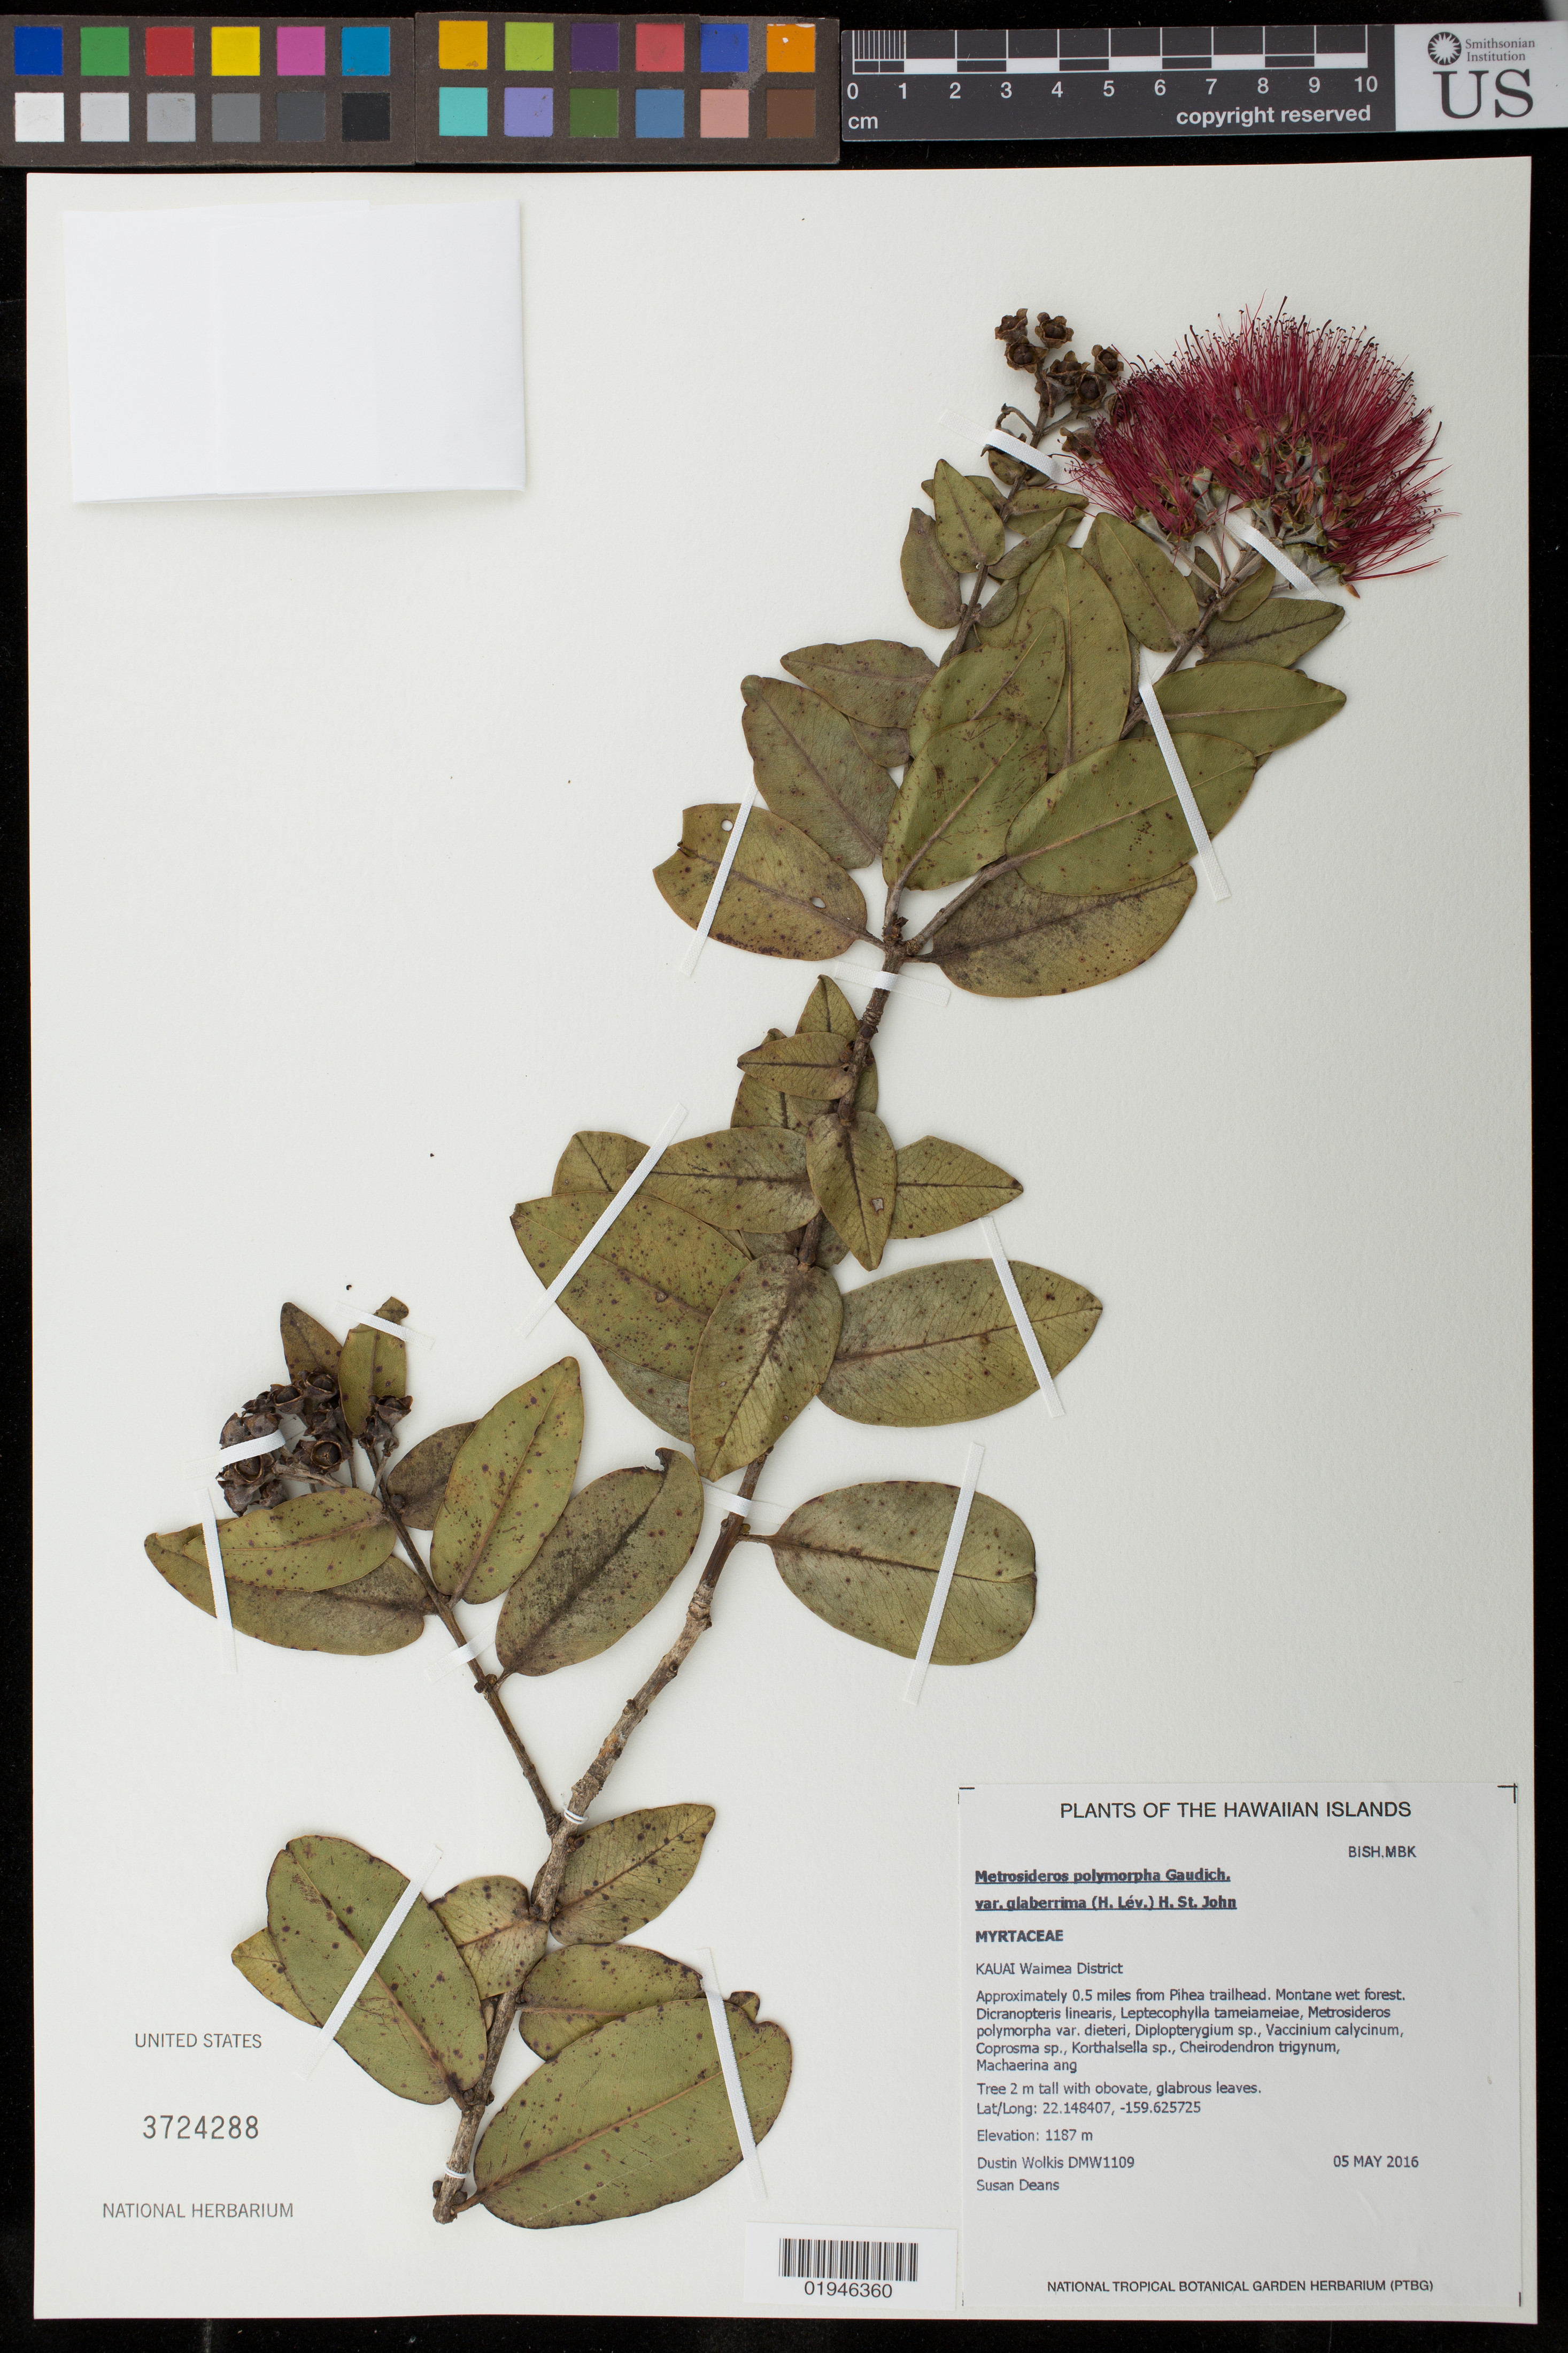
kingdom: Plantae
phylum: Tracheophyta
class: Magnoliopsida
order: Myrtales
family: Myrtaceae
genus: Metrosideros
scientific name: Metrosideros polymorpha var. glaberrima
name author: (H. Lév.) H. St. John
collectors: D. Wolkis & S. Deans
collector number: DMW1109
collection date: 2016-05-05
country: United States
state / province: Hawaii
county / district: Kauai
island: Kaua'i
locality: Waimea District, Approximately .5 miles from Pihea trailhead.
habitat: Montane wet forest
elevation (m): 1187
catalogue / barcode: US 3724288